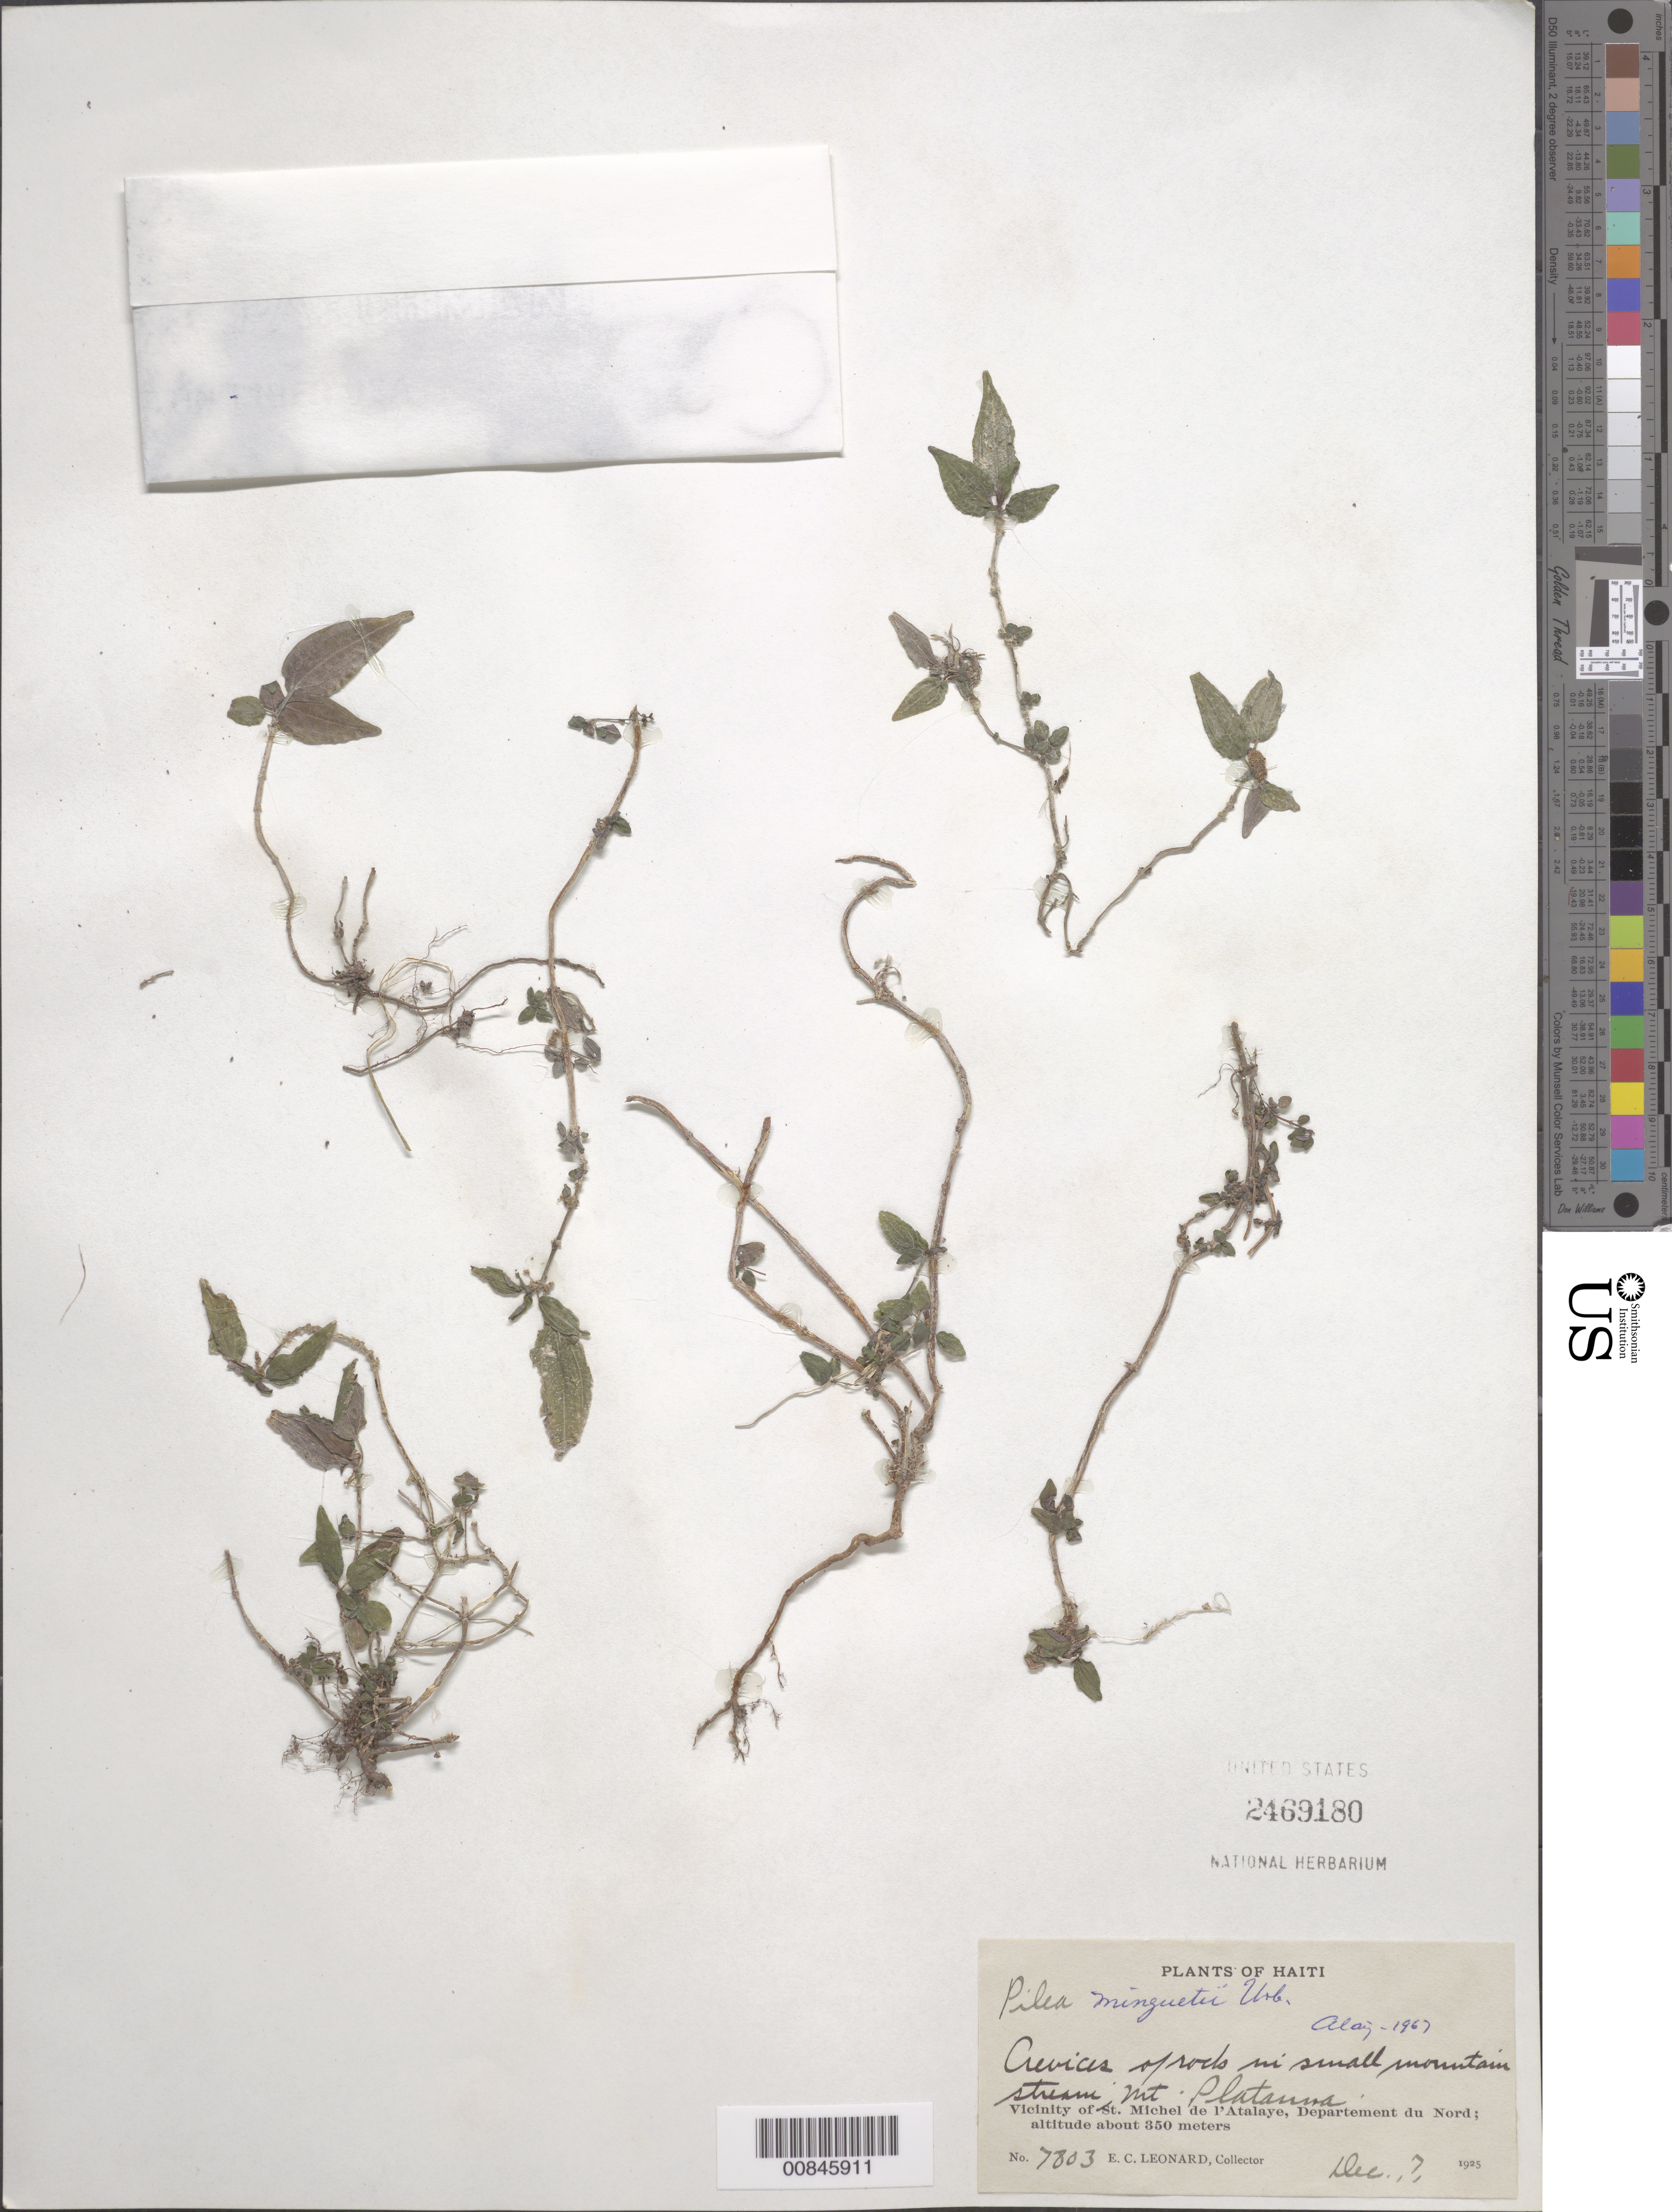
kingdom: Plantae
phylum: Tracheophyta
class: Magnoliopsida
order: Rosales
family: Urticaceae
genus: Pilea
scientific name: Pilea minguetii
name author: Urb.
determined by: Liogier, Alain H.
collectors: E. C. Leonard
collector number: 7803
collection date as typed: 07 Dec 1925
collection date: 1925-12-07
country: Haiti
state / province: Nord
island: Hispaniola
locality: Mt. Platanna. Vicinity of St. Michel de l'Atalaye.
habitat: Crevices of rocks in small mountain stream.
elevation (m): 350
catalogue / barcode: US 2469180